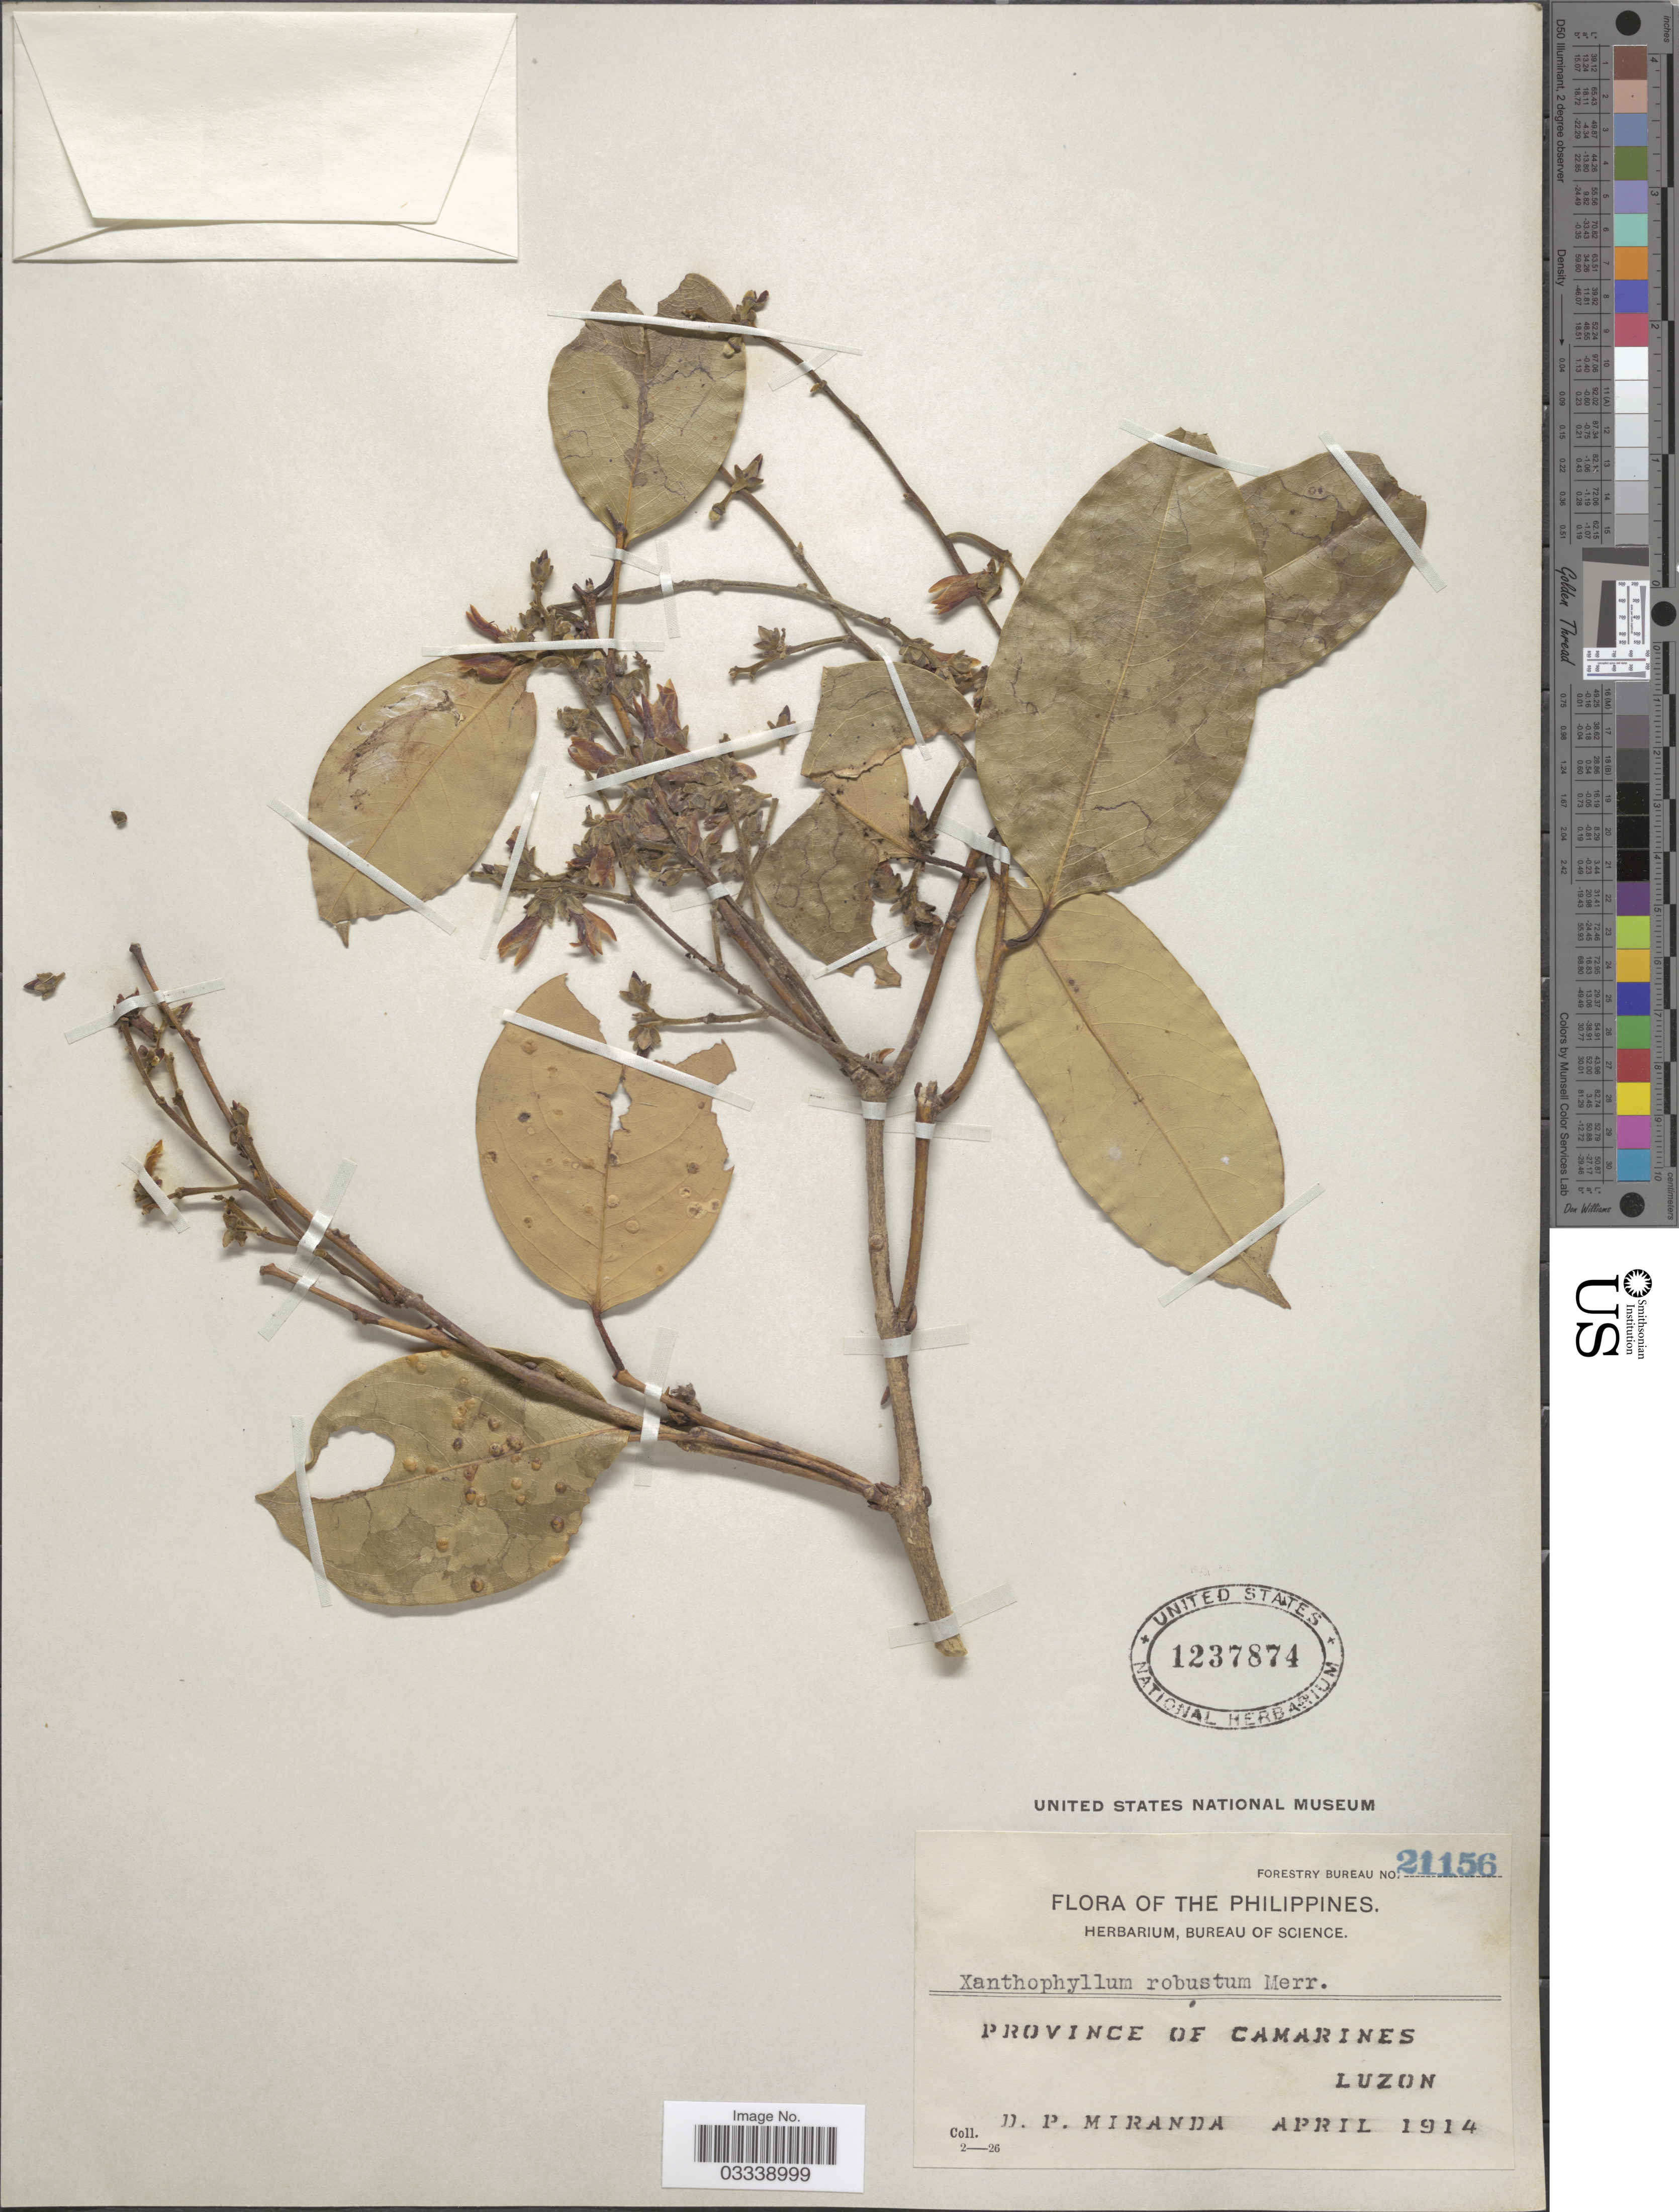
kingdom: Plantae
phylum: Tracheophyta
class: Magnoliopsida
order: Fabales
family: Polygalaceae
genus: Xanthophyllum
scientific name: Xanthophyllum vitellinum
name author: (Blume) D. Dietr.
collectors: D. P. Miranda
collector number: Forestry Bureau 21156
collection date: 1914-04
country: Philippines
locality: Province of Camarines, Luzon.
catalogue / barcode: US 1237874